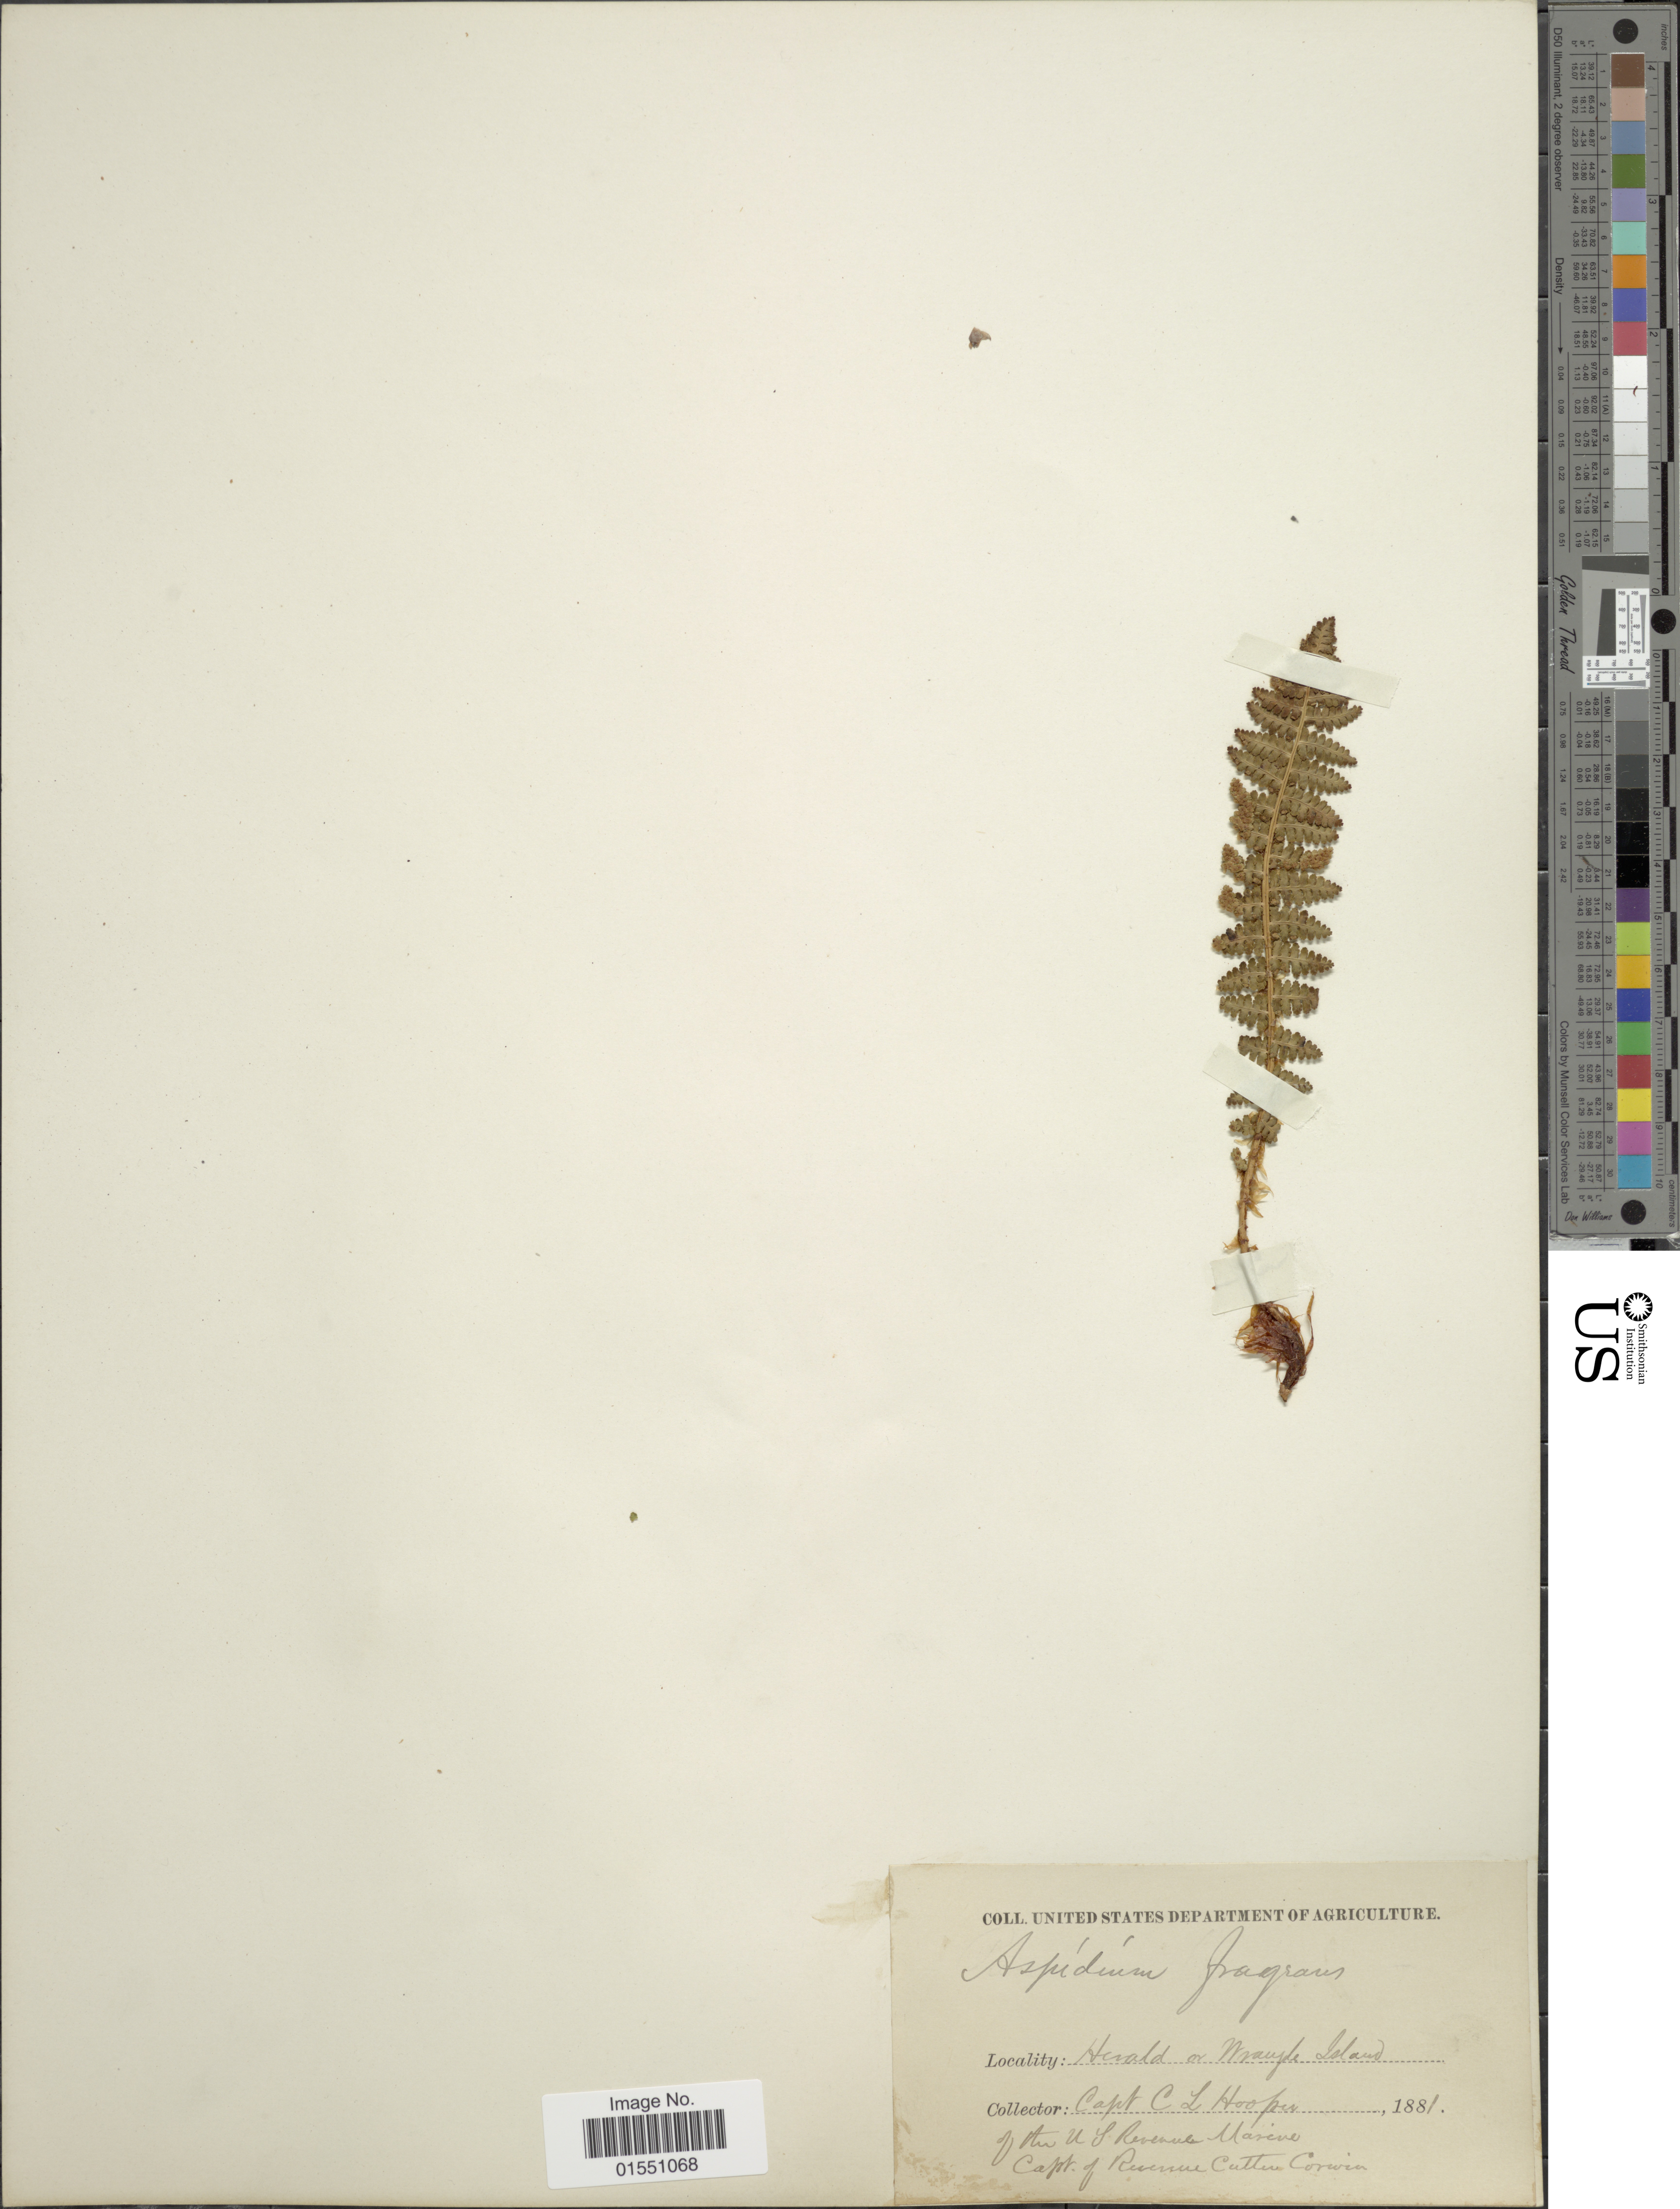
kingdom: Plantae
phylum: Tracheophyta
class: Polypodiopsida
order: Polypodiales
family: Dryopteridaceae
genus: Dryopteris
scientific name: Dryopteris fragrans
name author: (L.) Schott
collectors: C. Hooper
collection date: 1881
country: Russian Federation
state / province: Chukotka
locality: Herald or Wrangle Island